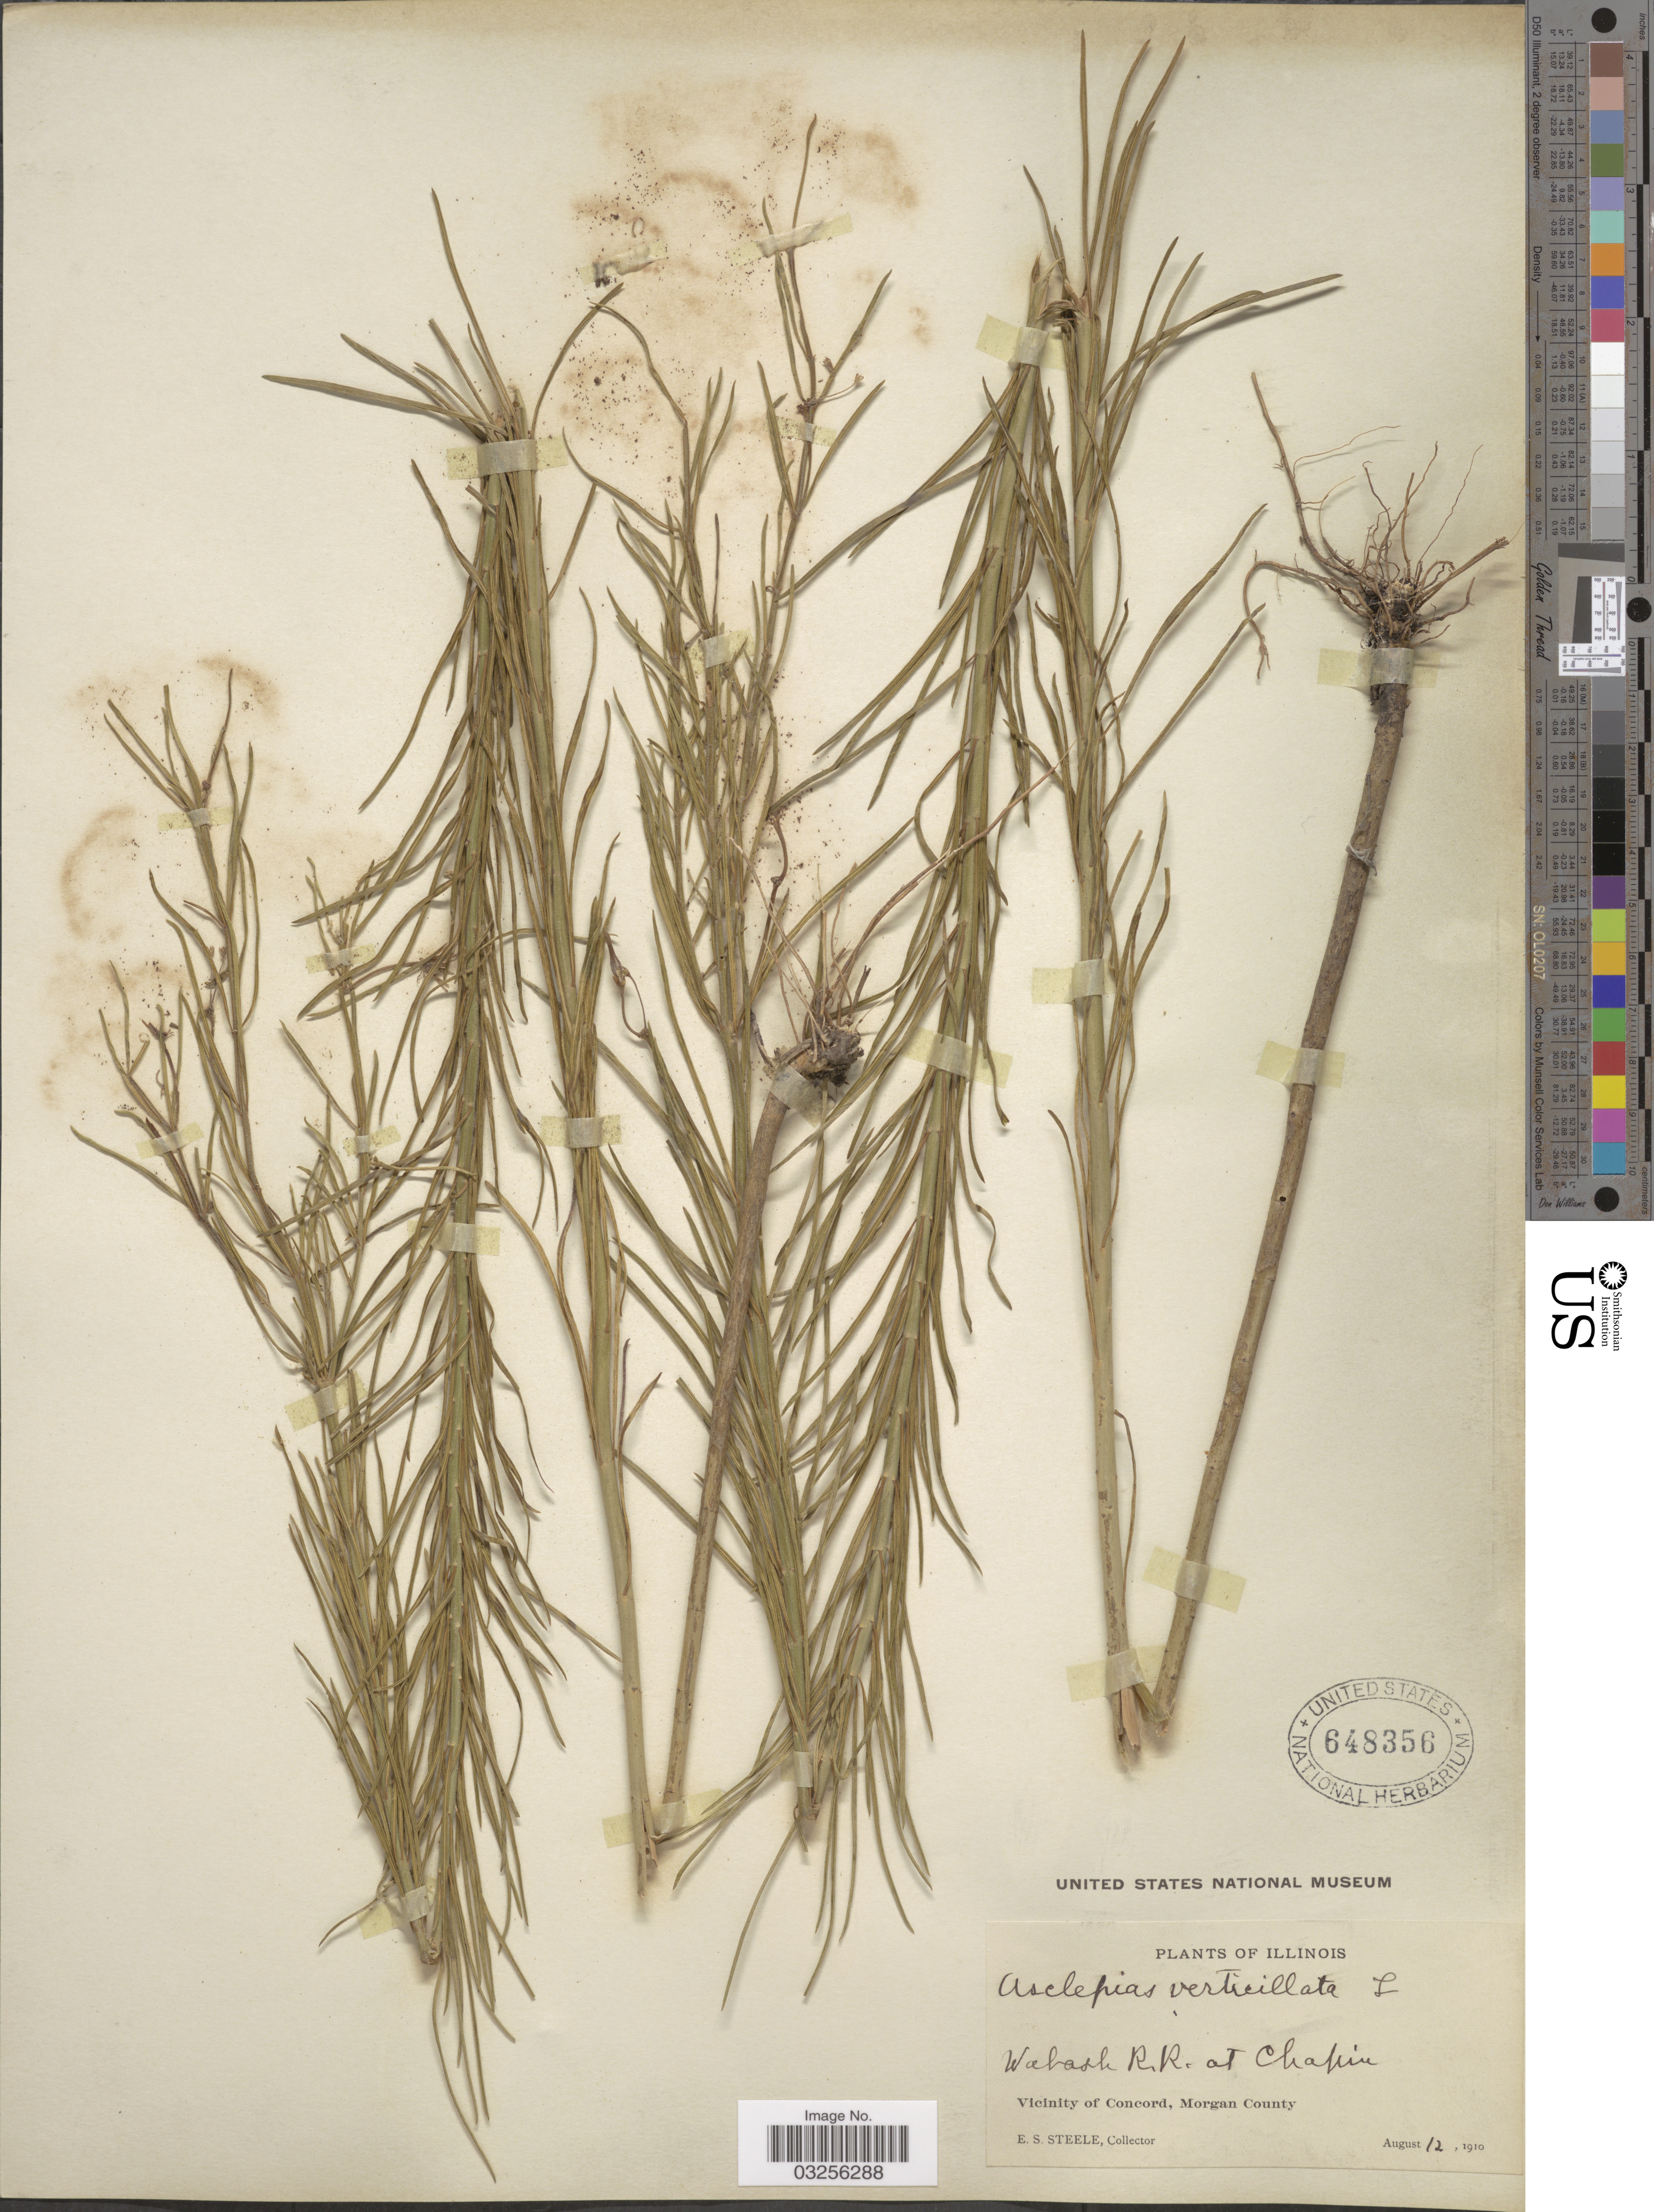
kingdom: Plantae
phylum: Tracheophyta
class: Magnoliopsida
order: Gentianales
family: Apocynaceae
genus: Asclepias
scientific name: Asclepias verticillata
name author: L.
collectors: E. Steele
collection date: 1910-08-12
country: United States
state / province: Illinois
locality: Wabash R.R. at Chapin. Vicinity of Concord, Morgan County.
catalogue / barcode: US 648356